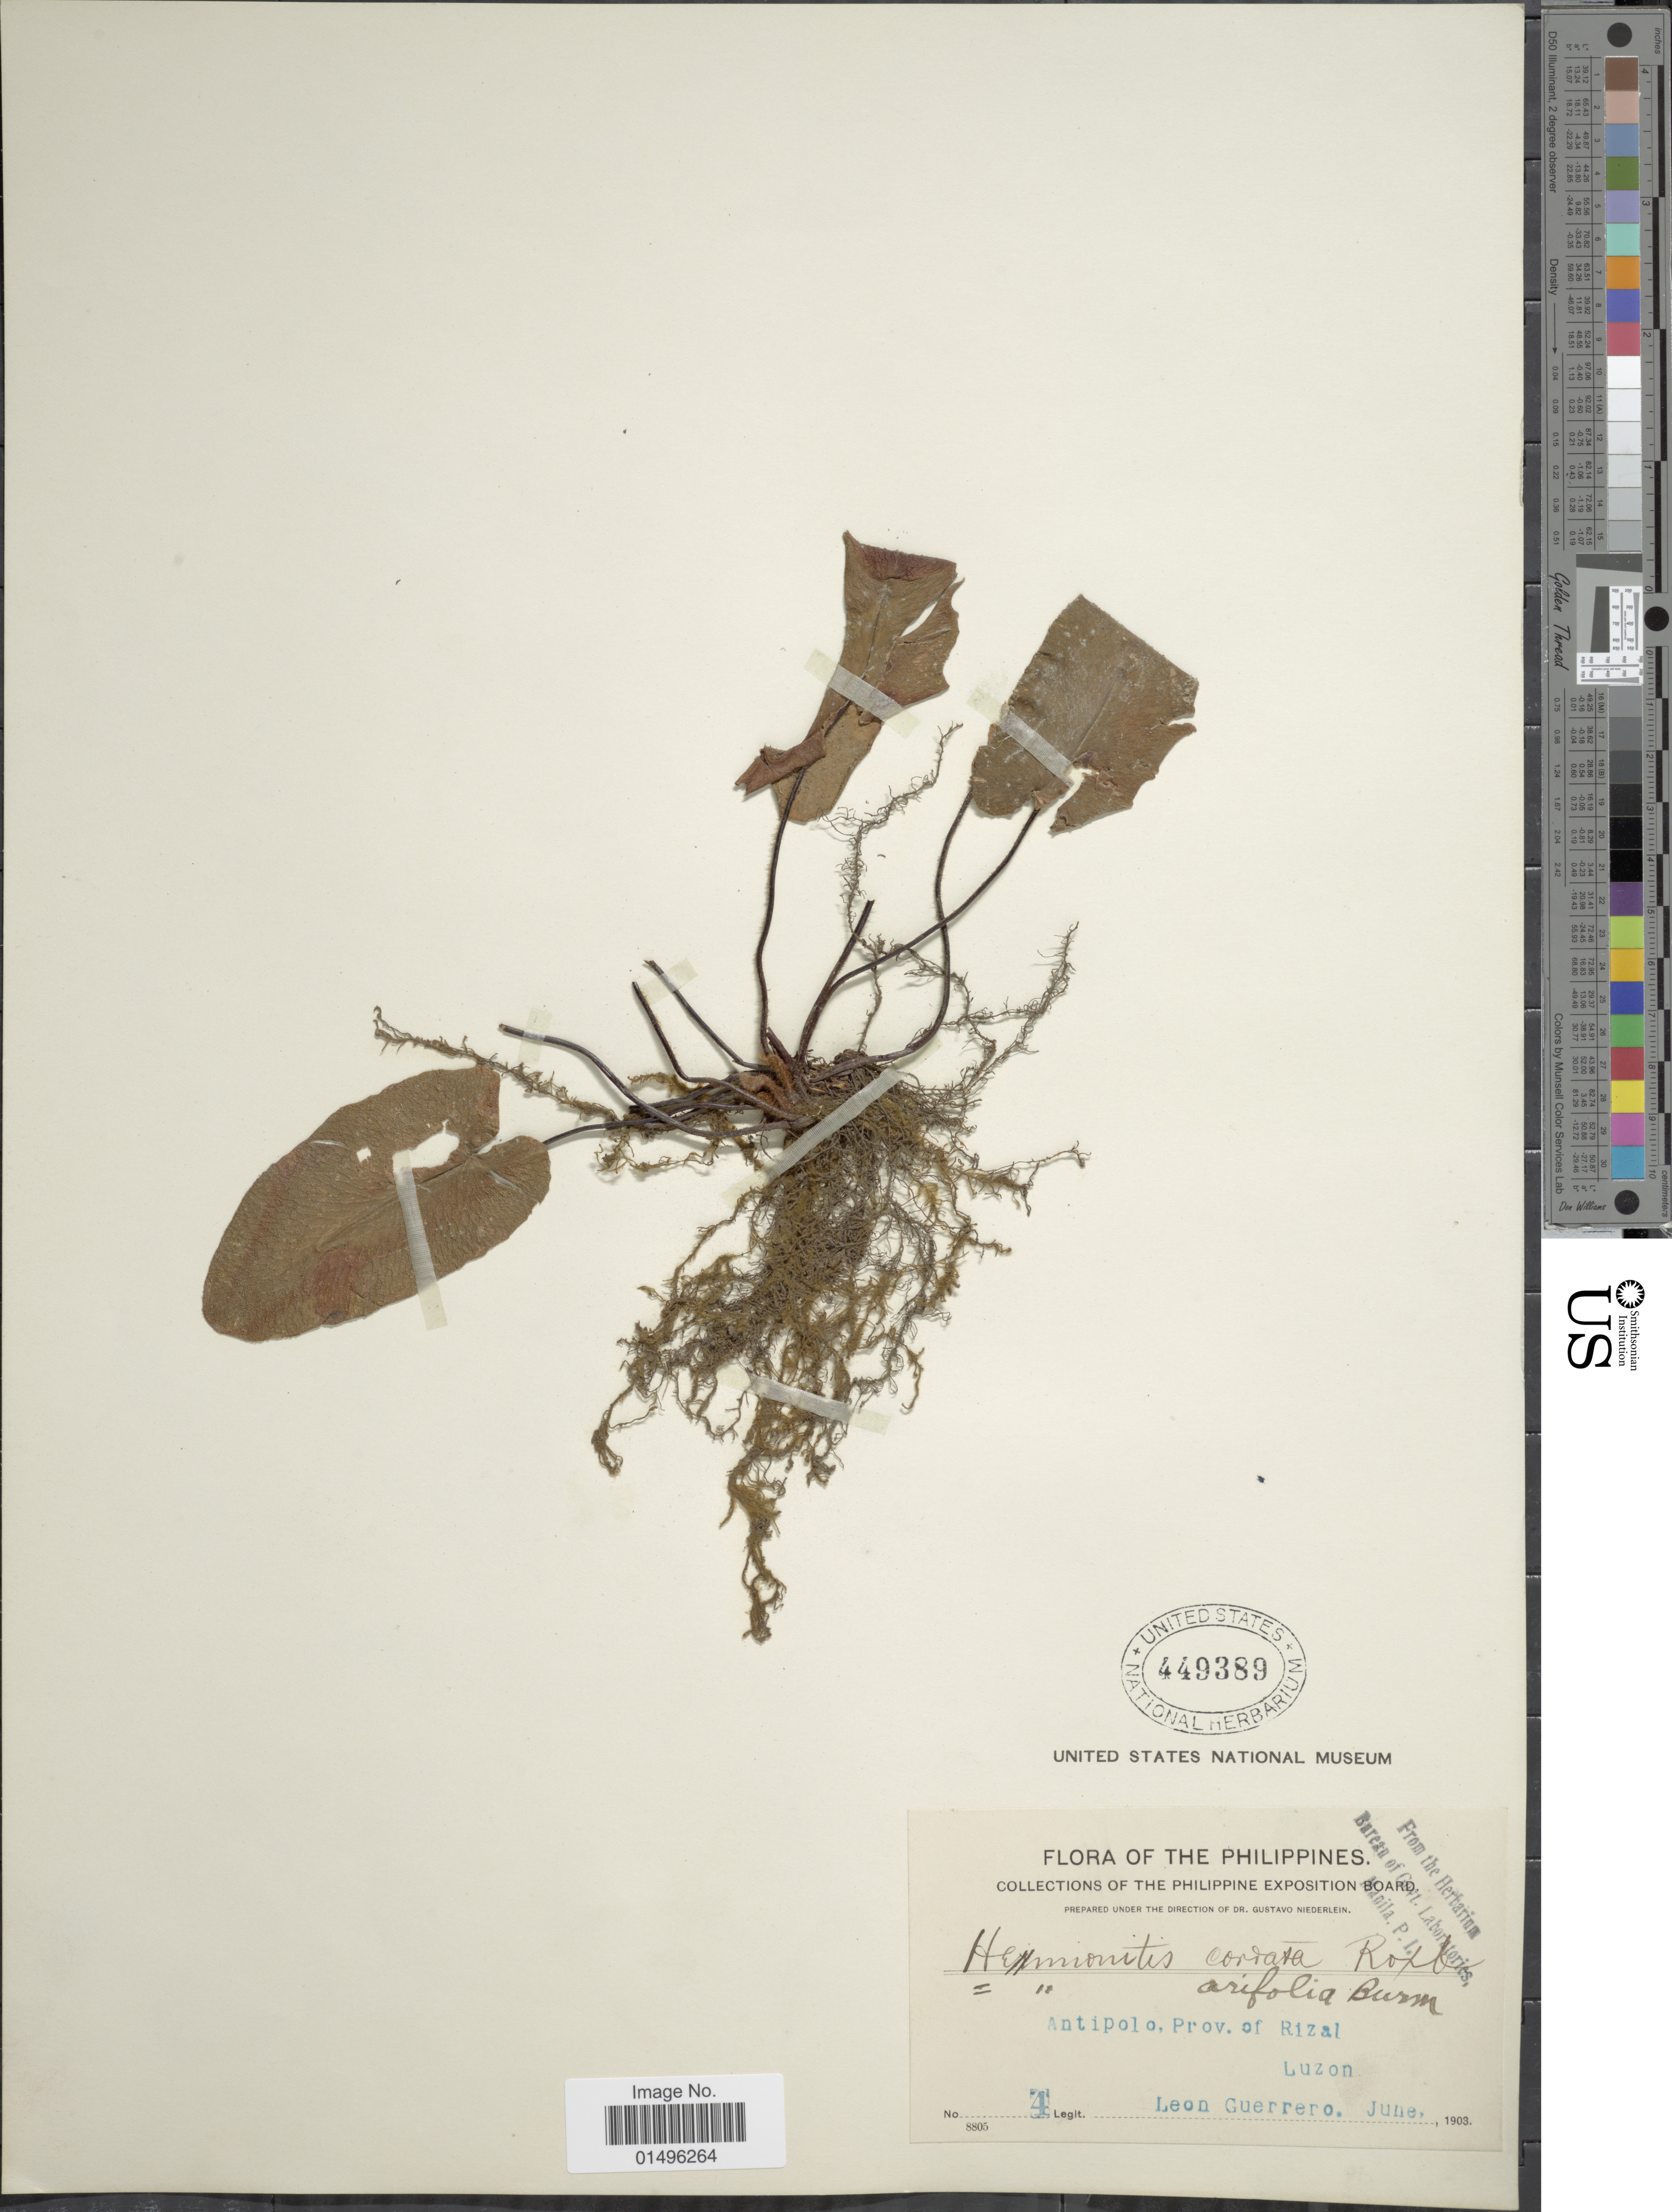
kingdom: Plantae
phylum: Tracheophyta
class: Polypodiopsida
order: Polypodiales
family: Pteridaceae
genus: Parahemionitis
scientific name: Parahemionitis cordata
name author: (Roxb. ex Hook. & Grev.) Fraser-Jenk.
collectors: L. Guerrero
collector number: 4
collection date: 1903-06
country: Philippines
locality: Philippines, Antipolo, Prov. of Rizal, Luzon.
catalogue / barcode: US 449389